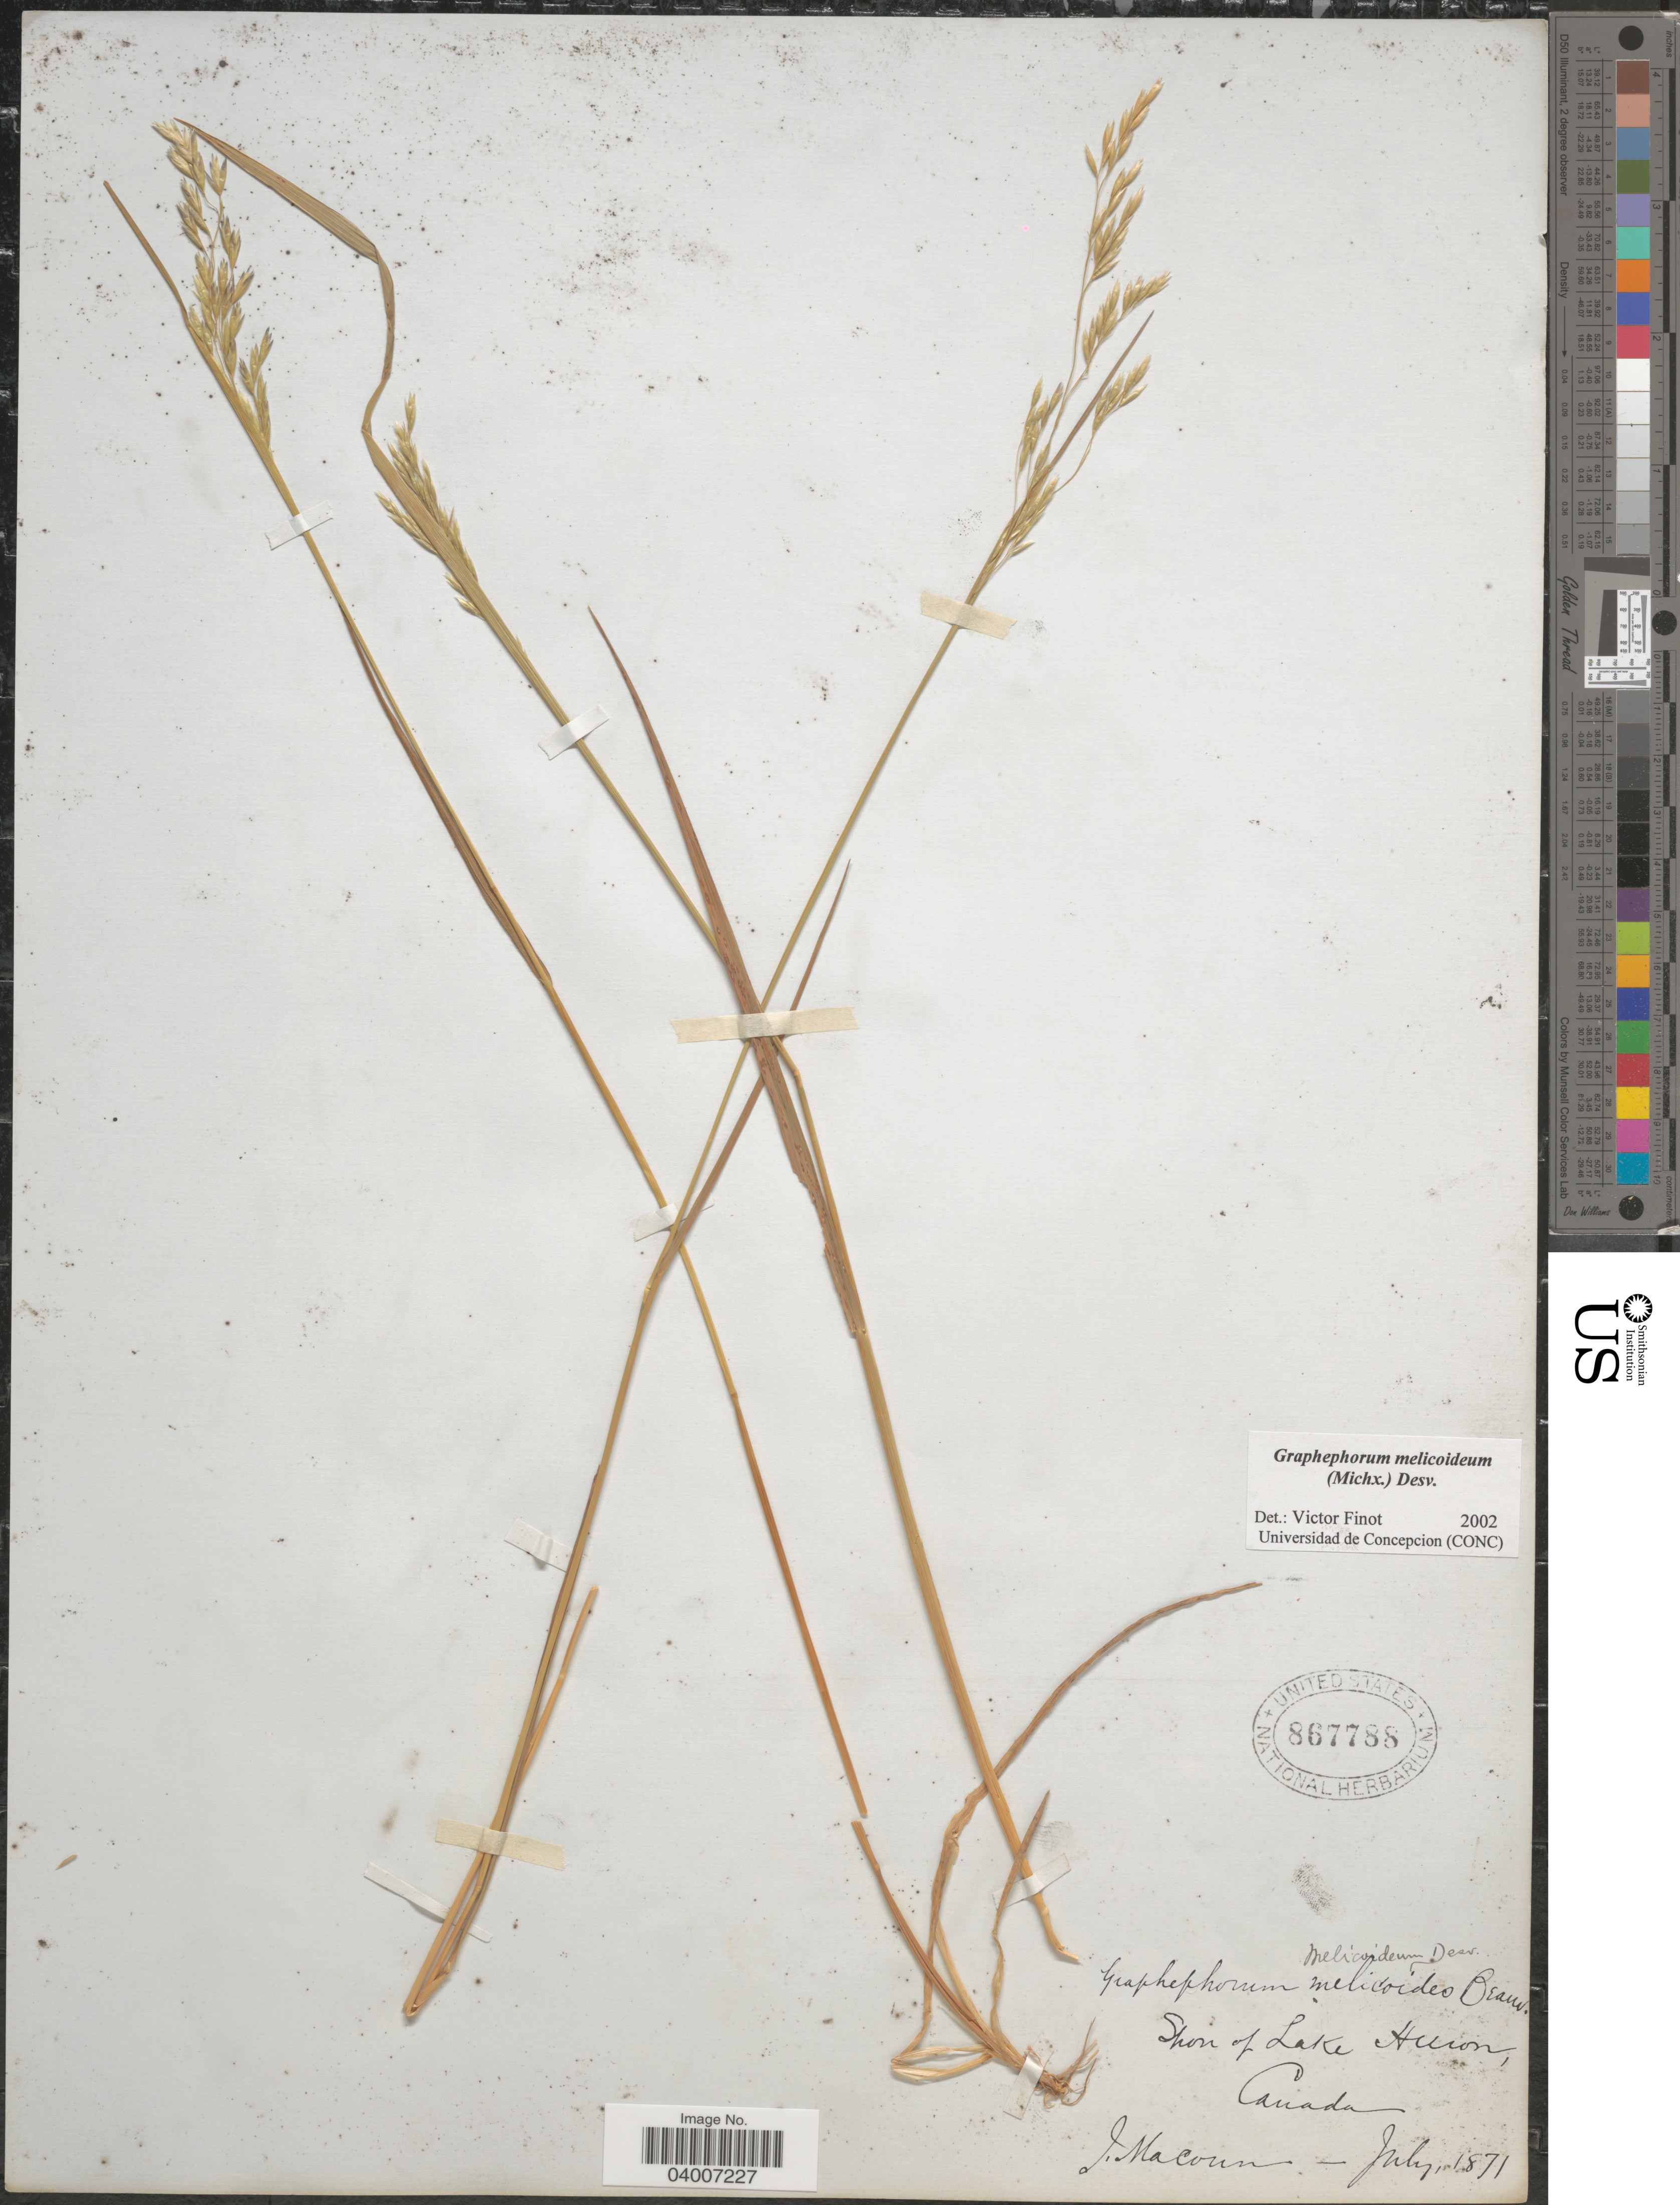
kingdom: Plantae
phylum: Tracheophyta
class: Liliopsida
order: Poales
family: Poaceae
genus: Graphephorum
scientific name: Graphephorum melicoides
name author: (F. Michx.) Desv.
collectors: J. Macoun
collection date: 1871-07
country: Canada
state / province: Ontario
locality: Shore of Lake Huron.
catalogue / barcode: US 867788